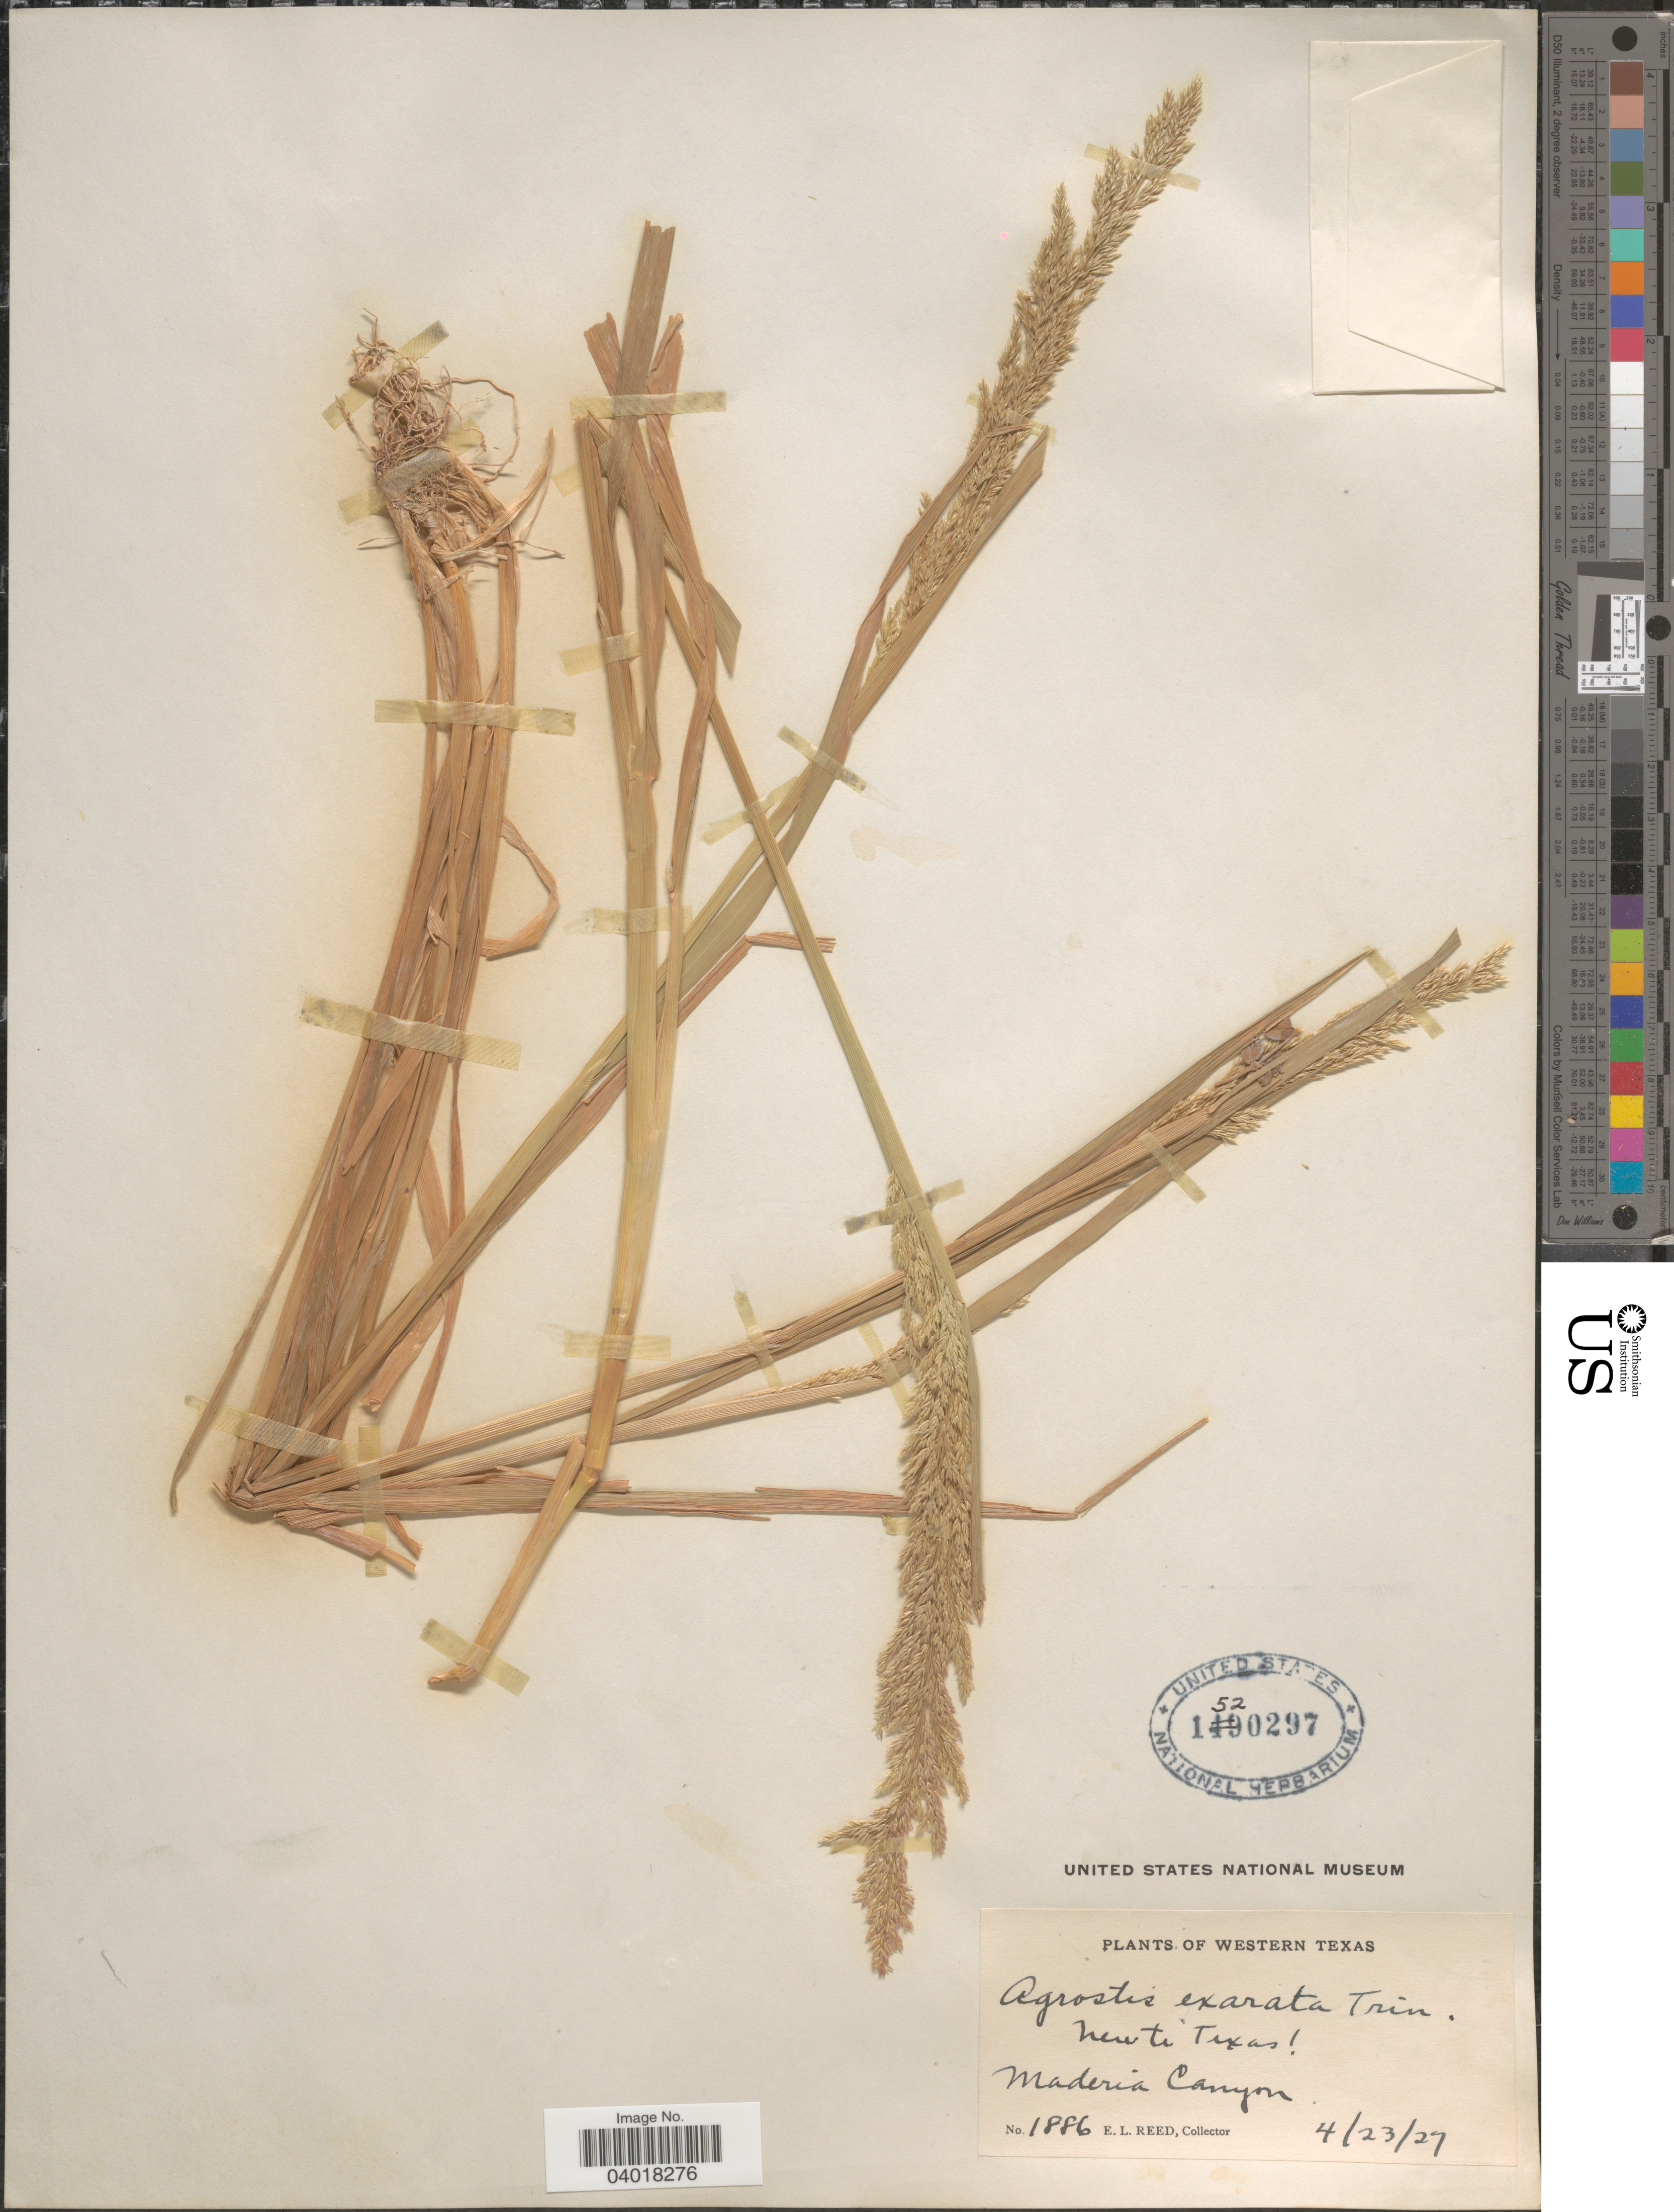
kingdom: Plantae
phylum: Tracheophyta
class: Liliopsida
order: Poales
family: Poaceae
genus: Agrostis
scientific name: Agrostis exarata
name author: Trin.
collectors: E. Reed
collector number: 1886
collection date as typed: Transcribed d/m/y: 23/4/27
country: United States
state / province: Texas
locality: Western Texas. Maderia Canyon.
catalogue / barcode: US 1520297